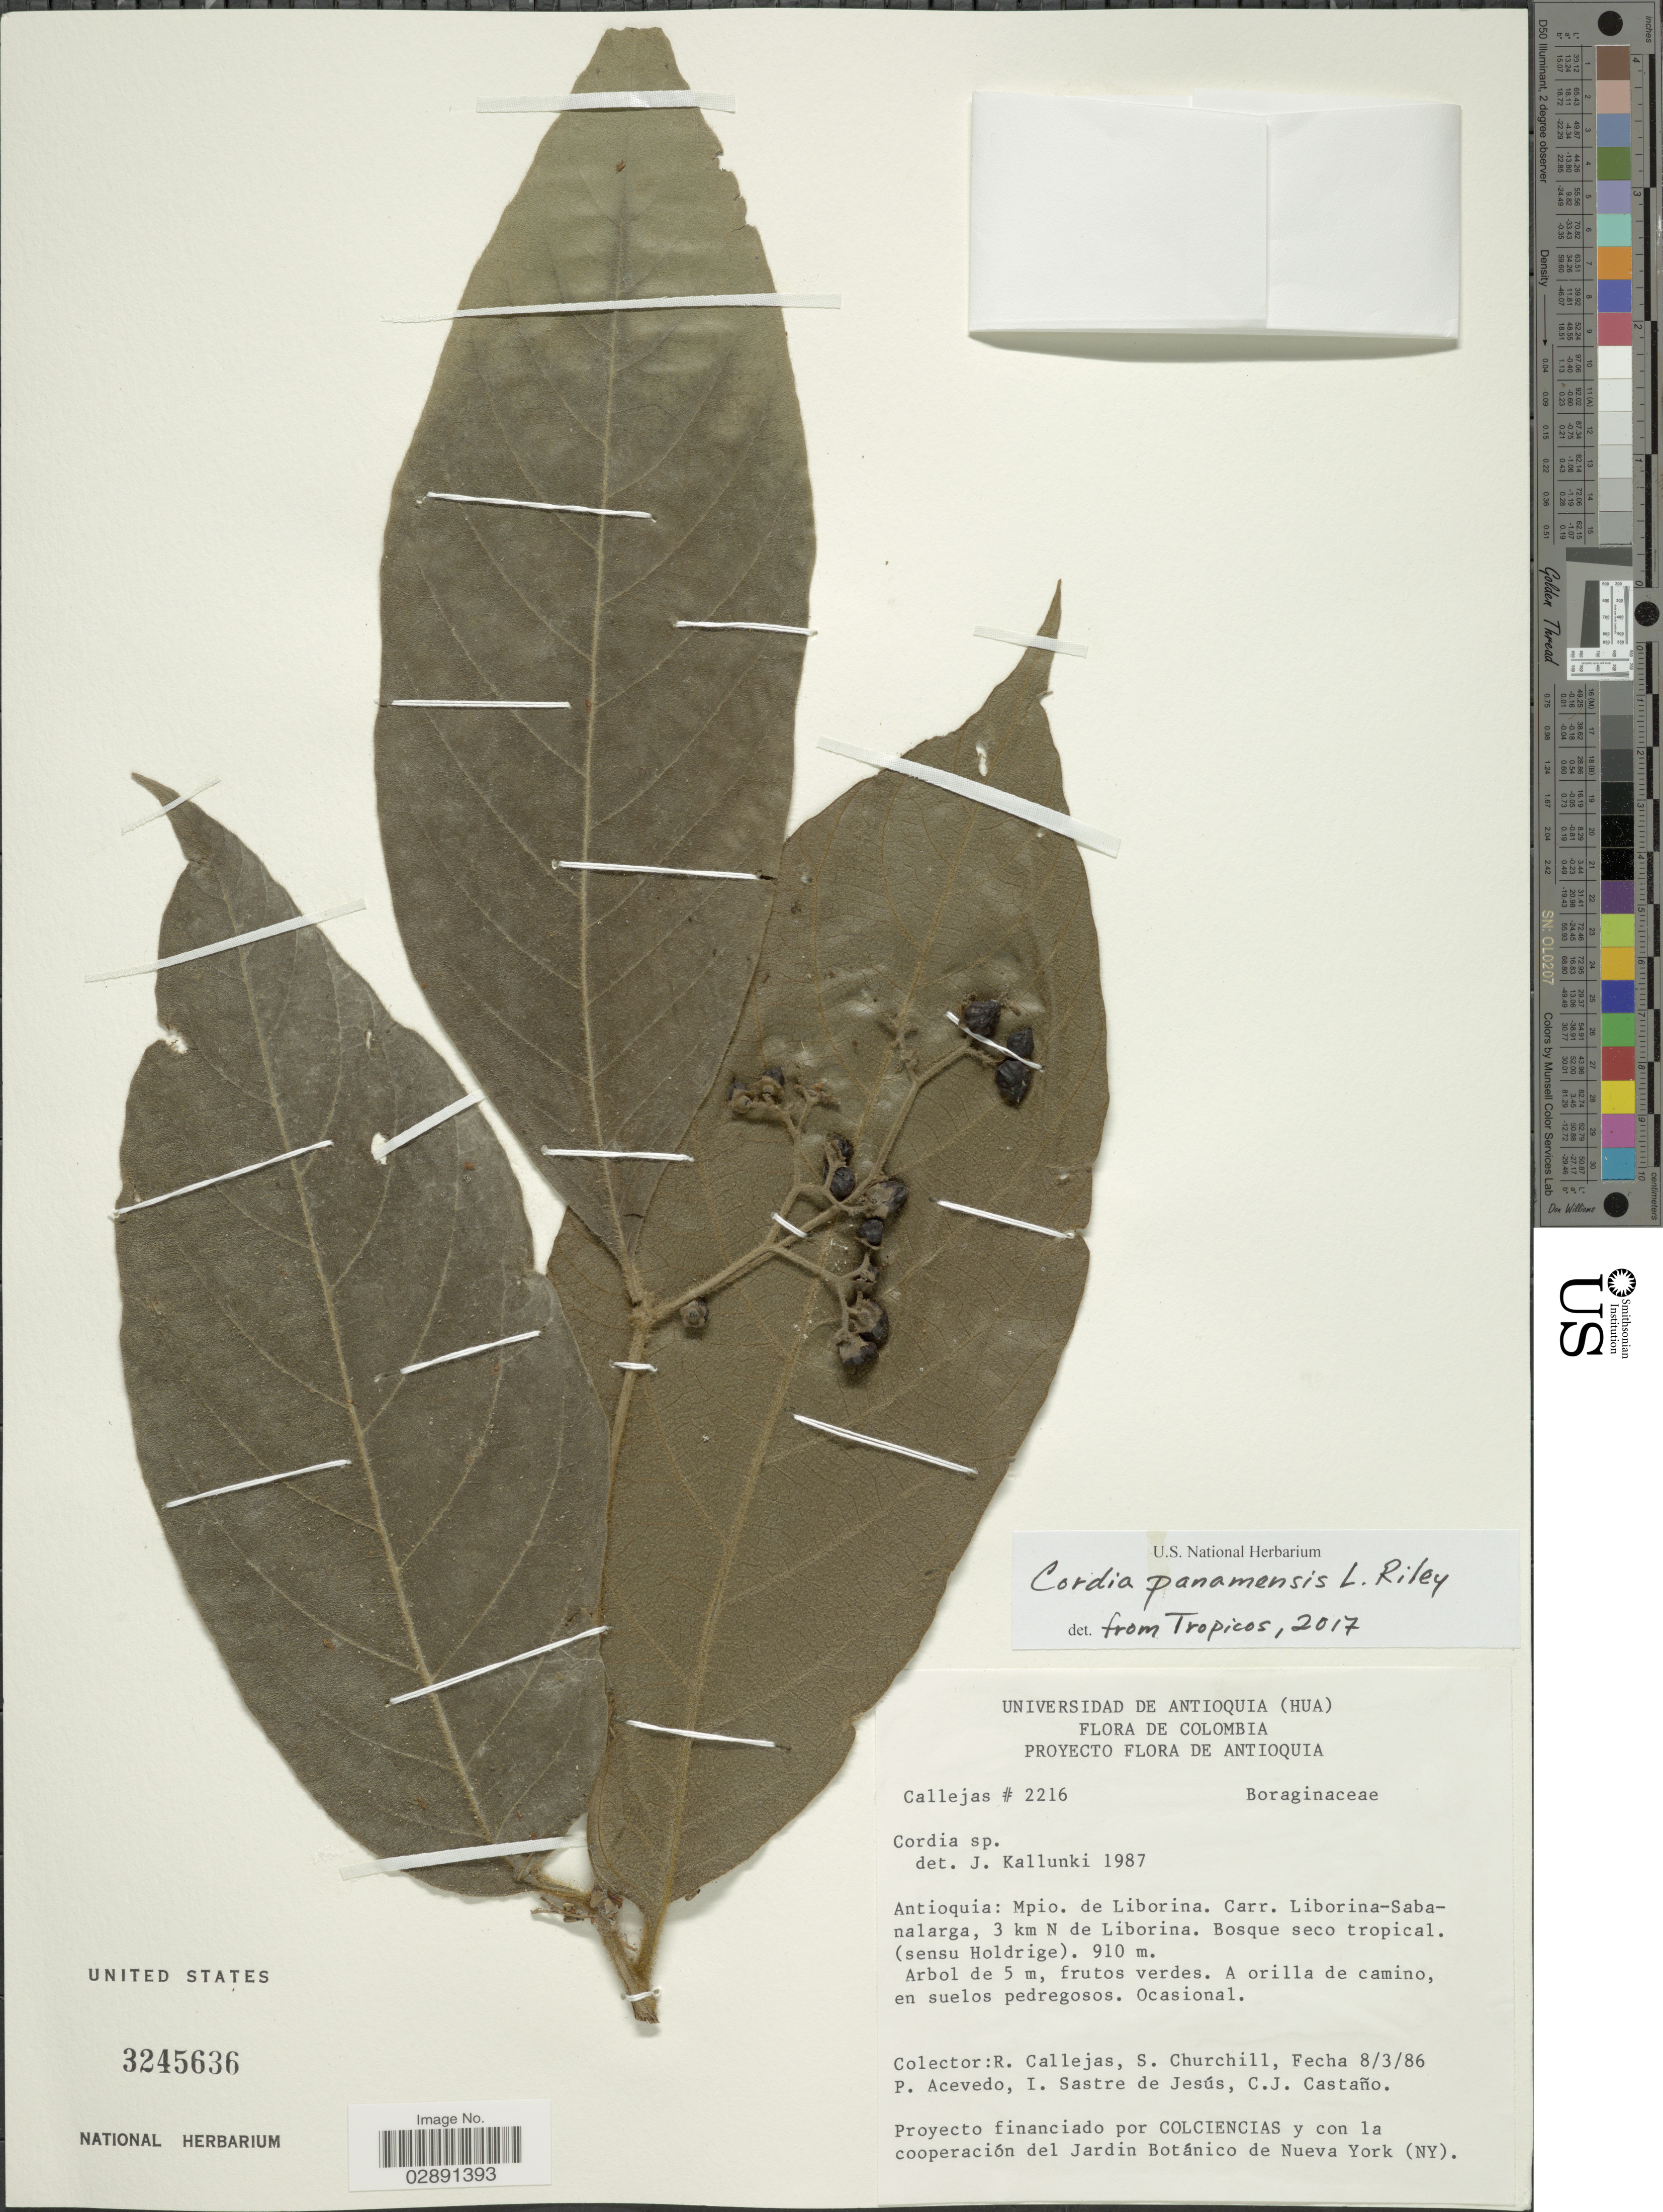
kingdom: Plantae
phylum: Tracheophyta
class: Magnoliopsida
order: Boraginales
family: Cordiaceae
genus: Cordia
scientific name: Cordia panamensis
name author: L. Riley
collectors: R. Callejas, S. Churchill, P. Acevedo-Rodr., I. Sastre-de Jesús & C. Castaño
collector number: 2216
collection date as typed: Transcribed d/m/y: 8/3/86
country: Colombia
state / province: Antioquia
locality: Mpio. de Liborina. Carr. Liborina-Sabanalarga, 3 km N de Liborina.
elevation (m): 910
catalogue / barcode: US 3245636